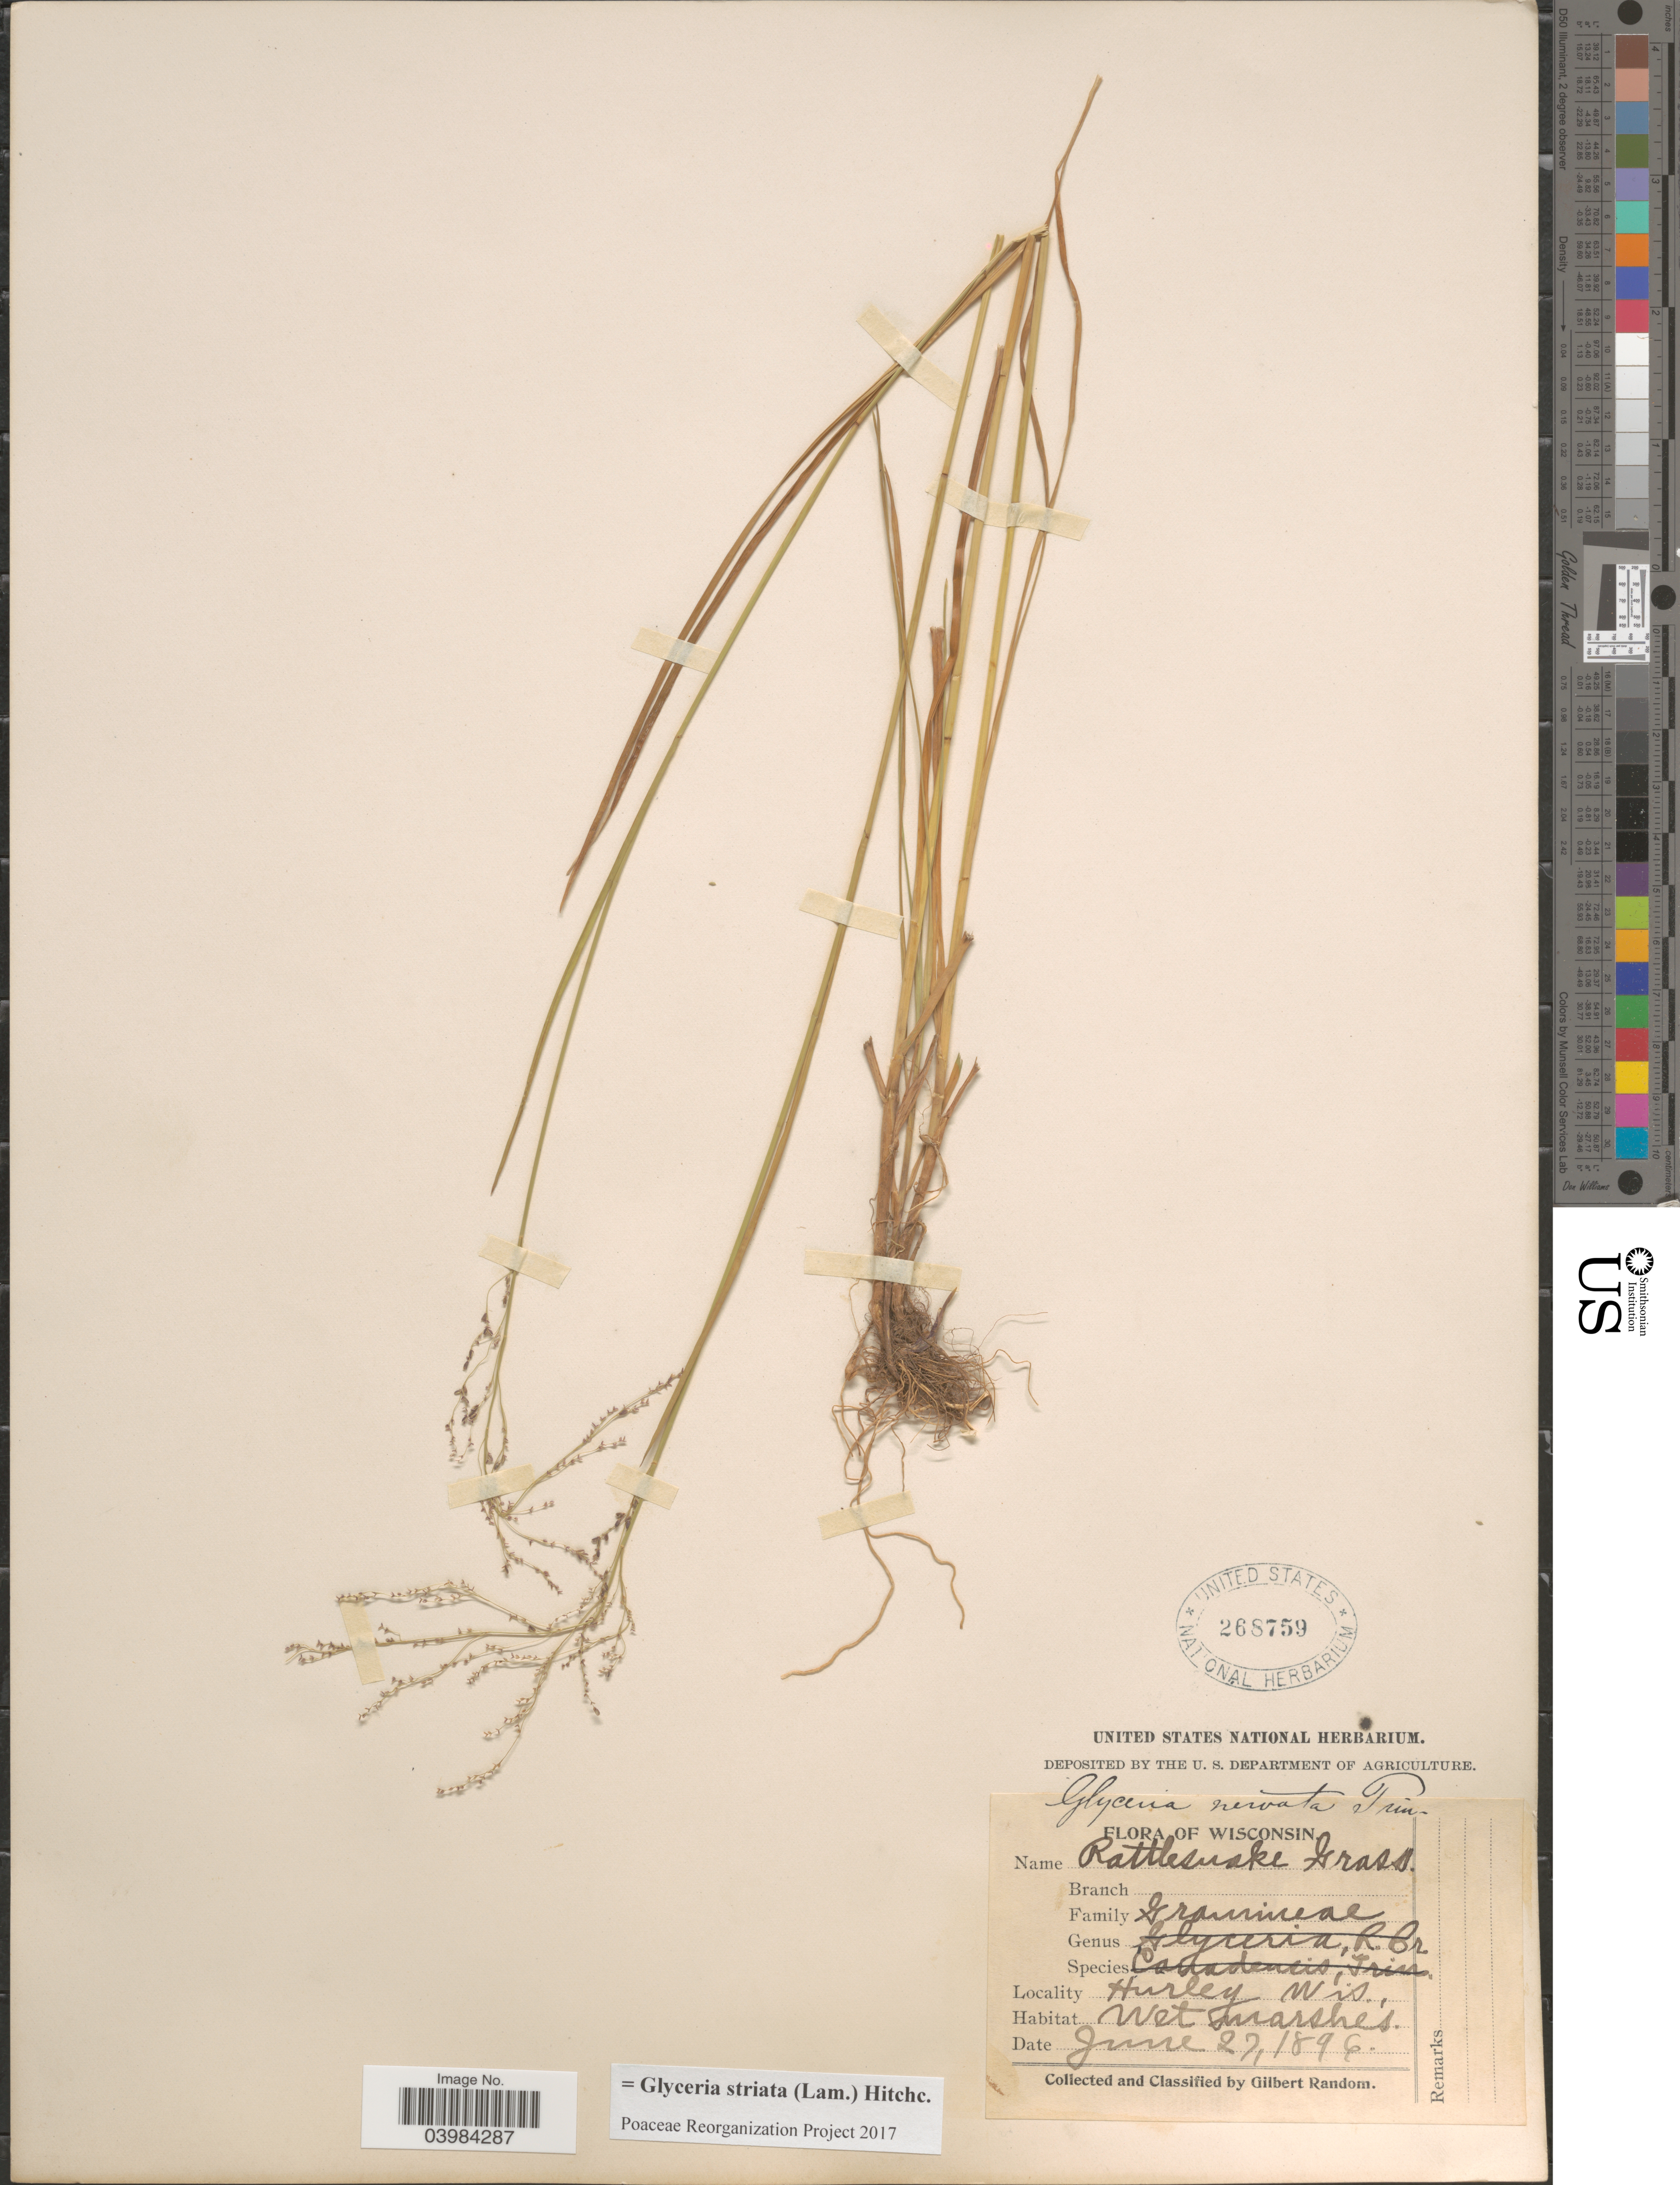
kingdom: Plantae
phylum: Tracheophyta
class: Liliopsida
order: Poales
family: Poaceae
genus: Glyceria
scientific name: Glyceria striata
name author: (Lam.) Hitchc.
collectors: G. Random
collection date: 1896-06-27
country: United States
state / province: Wisconsin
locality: Hurley.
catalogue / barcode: US 268759